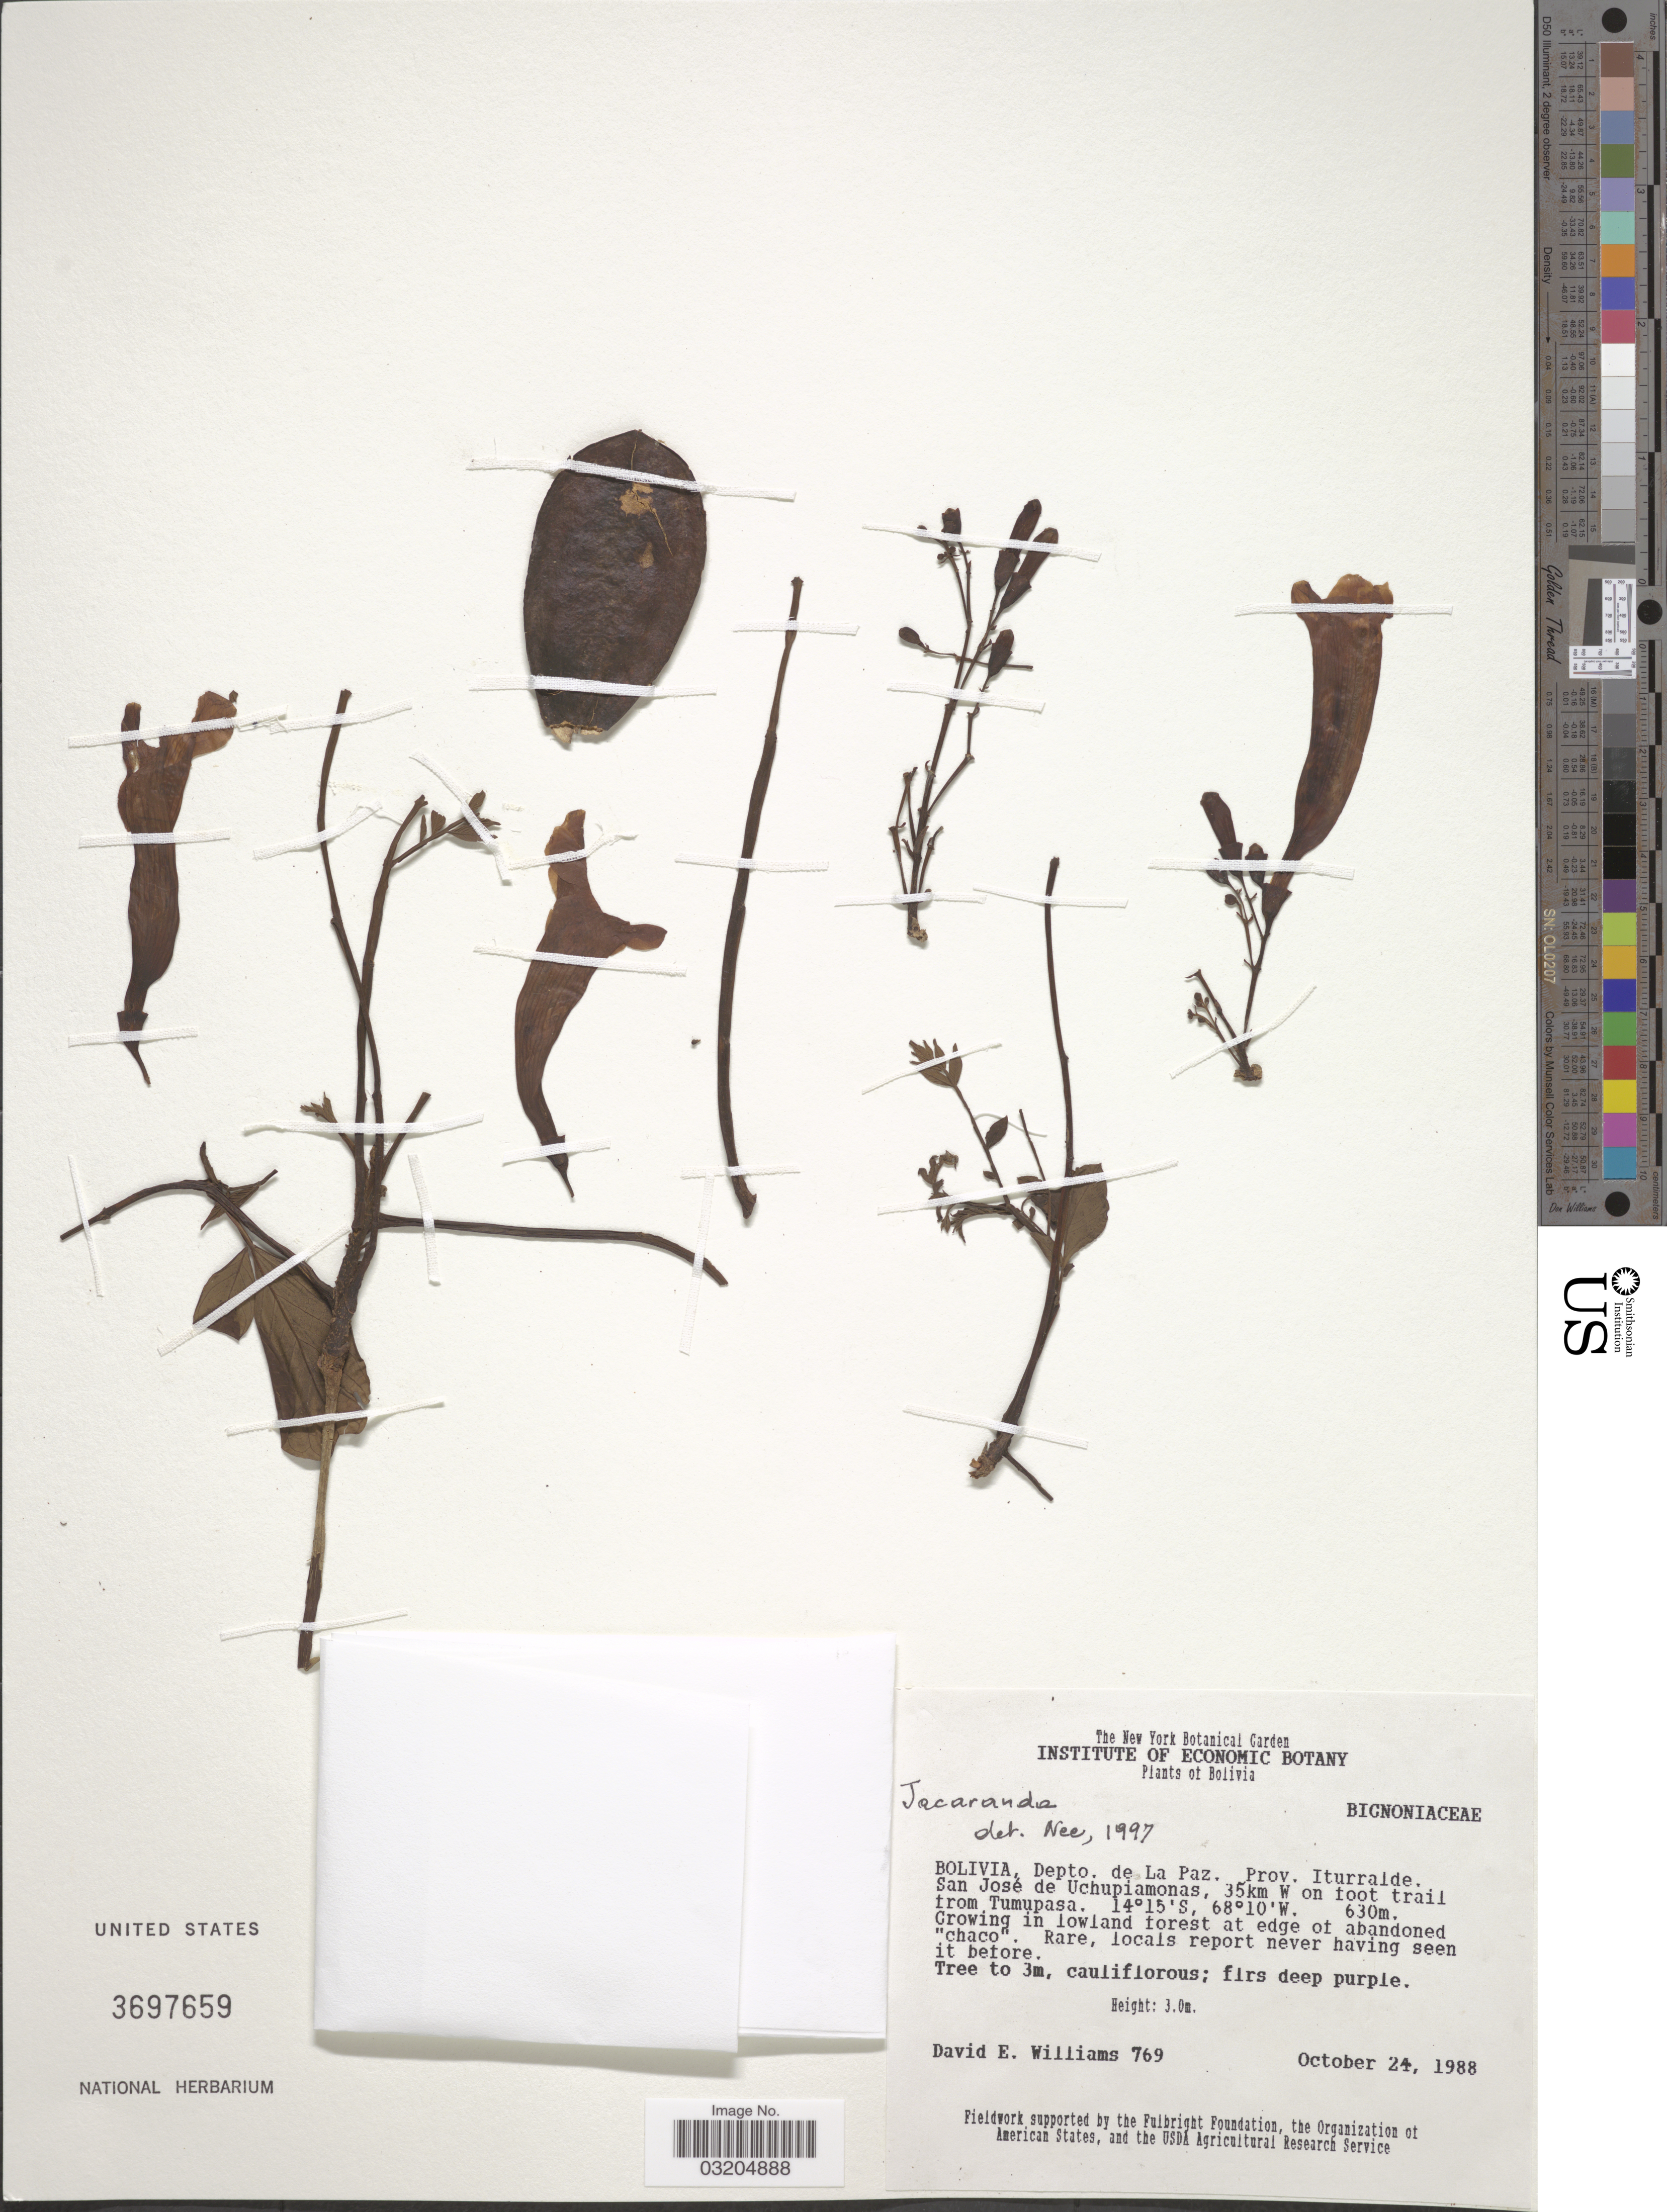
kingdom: Plantae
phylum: Tracheophyta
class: Magnoliopsida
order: Lamiales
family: Bignoniaceae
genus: Jacaranda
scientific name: Jacaranda sp.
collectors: D. E. Williams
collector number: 769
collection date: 1988-10-24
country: Bolivia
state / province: La Paz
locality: Depto. de La Paz. Prov. Iturralde. San José de Uchupiamonas, 35km W on foot trail from Tumupasa.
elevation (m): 630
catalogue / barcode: US 3697659